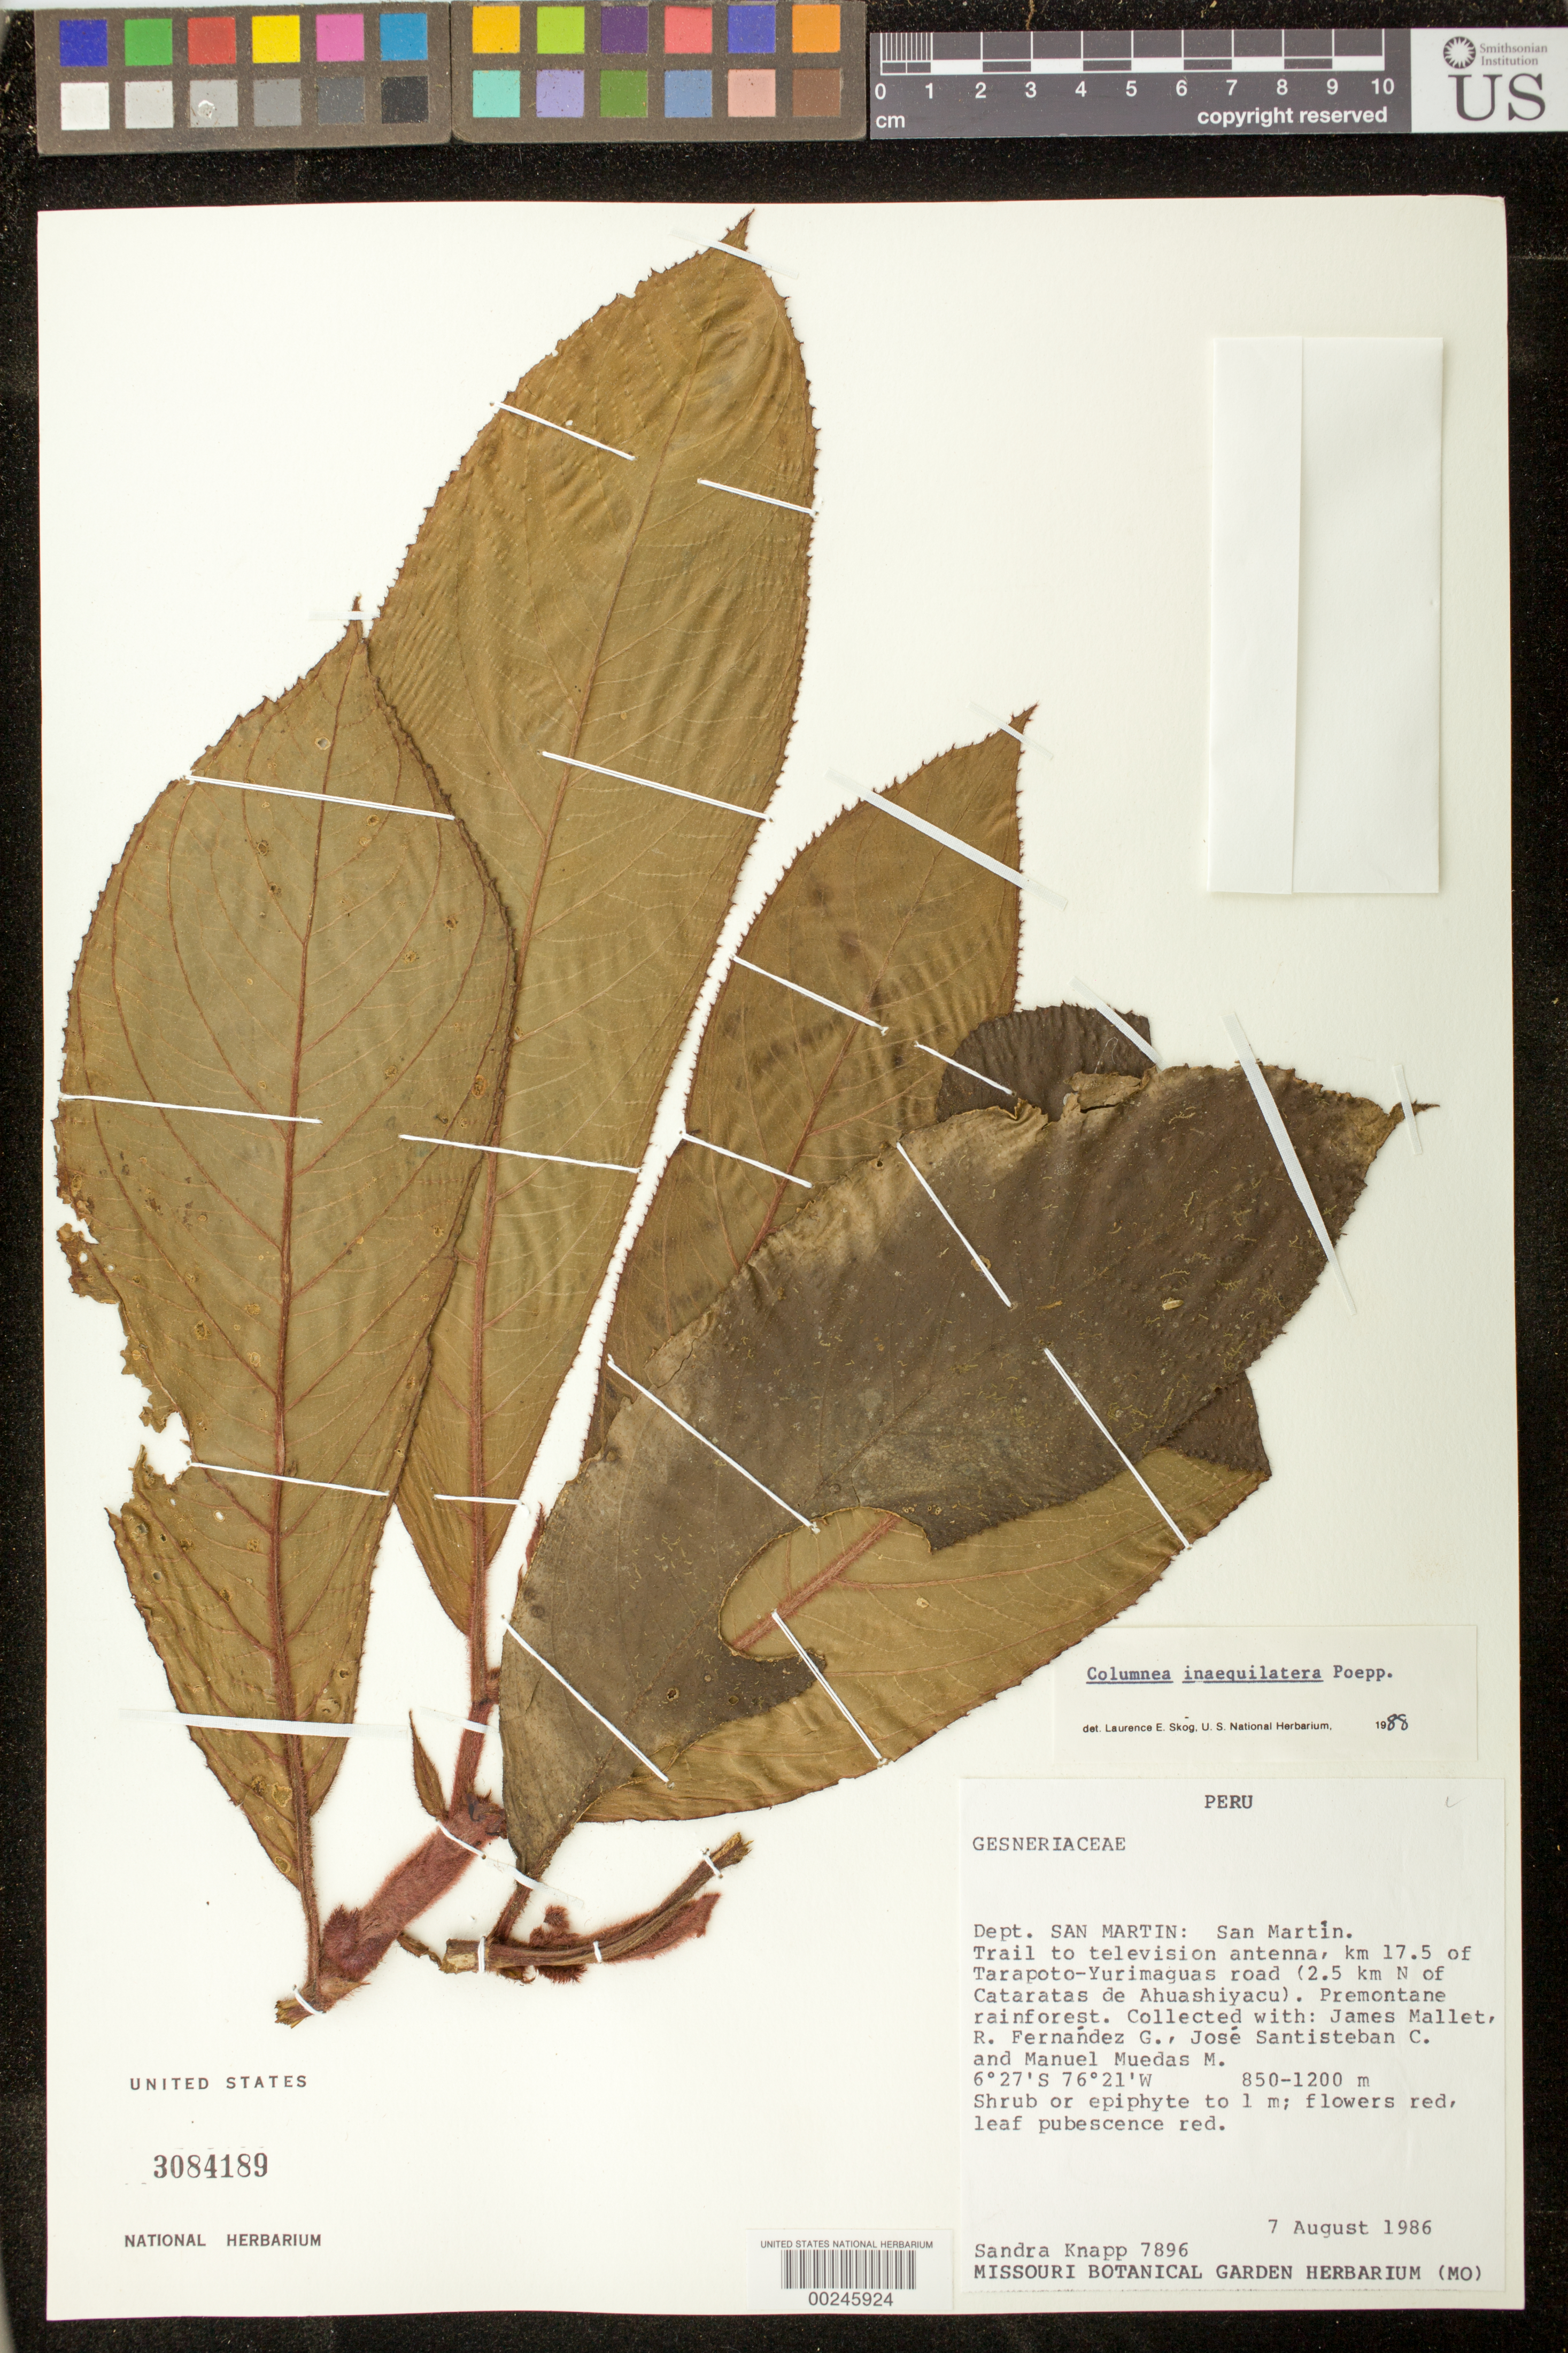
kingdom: Plantae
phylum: Tracheophyta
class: Magnoliopsida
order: Lamiales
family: Gesneriaceae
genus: Columnea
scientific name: Columnea inaequilatera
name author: Poepp.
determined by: Clark, J. L., (SEL), The Marie Selby Botanical Garden (UNITED STATES)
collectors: S. Knapp, J. Mallet, R. Fernandez-G., J. Santisteban C. & M. Muedas-M.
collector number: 7896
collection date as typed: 07 Aug 1986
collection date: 1986-08-07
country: Peru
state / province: San Martín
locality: San Martin, trail to television antenna, km 17.5 of Tarapoto-Yurimaguas road (2.5 km N of Cataratas de Ahuashiyacu)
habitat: Premontane rainforest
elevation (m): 850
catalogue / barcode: US 3084189